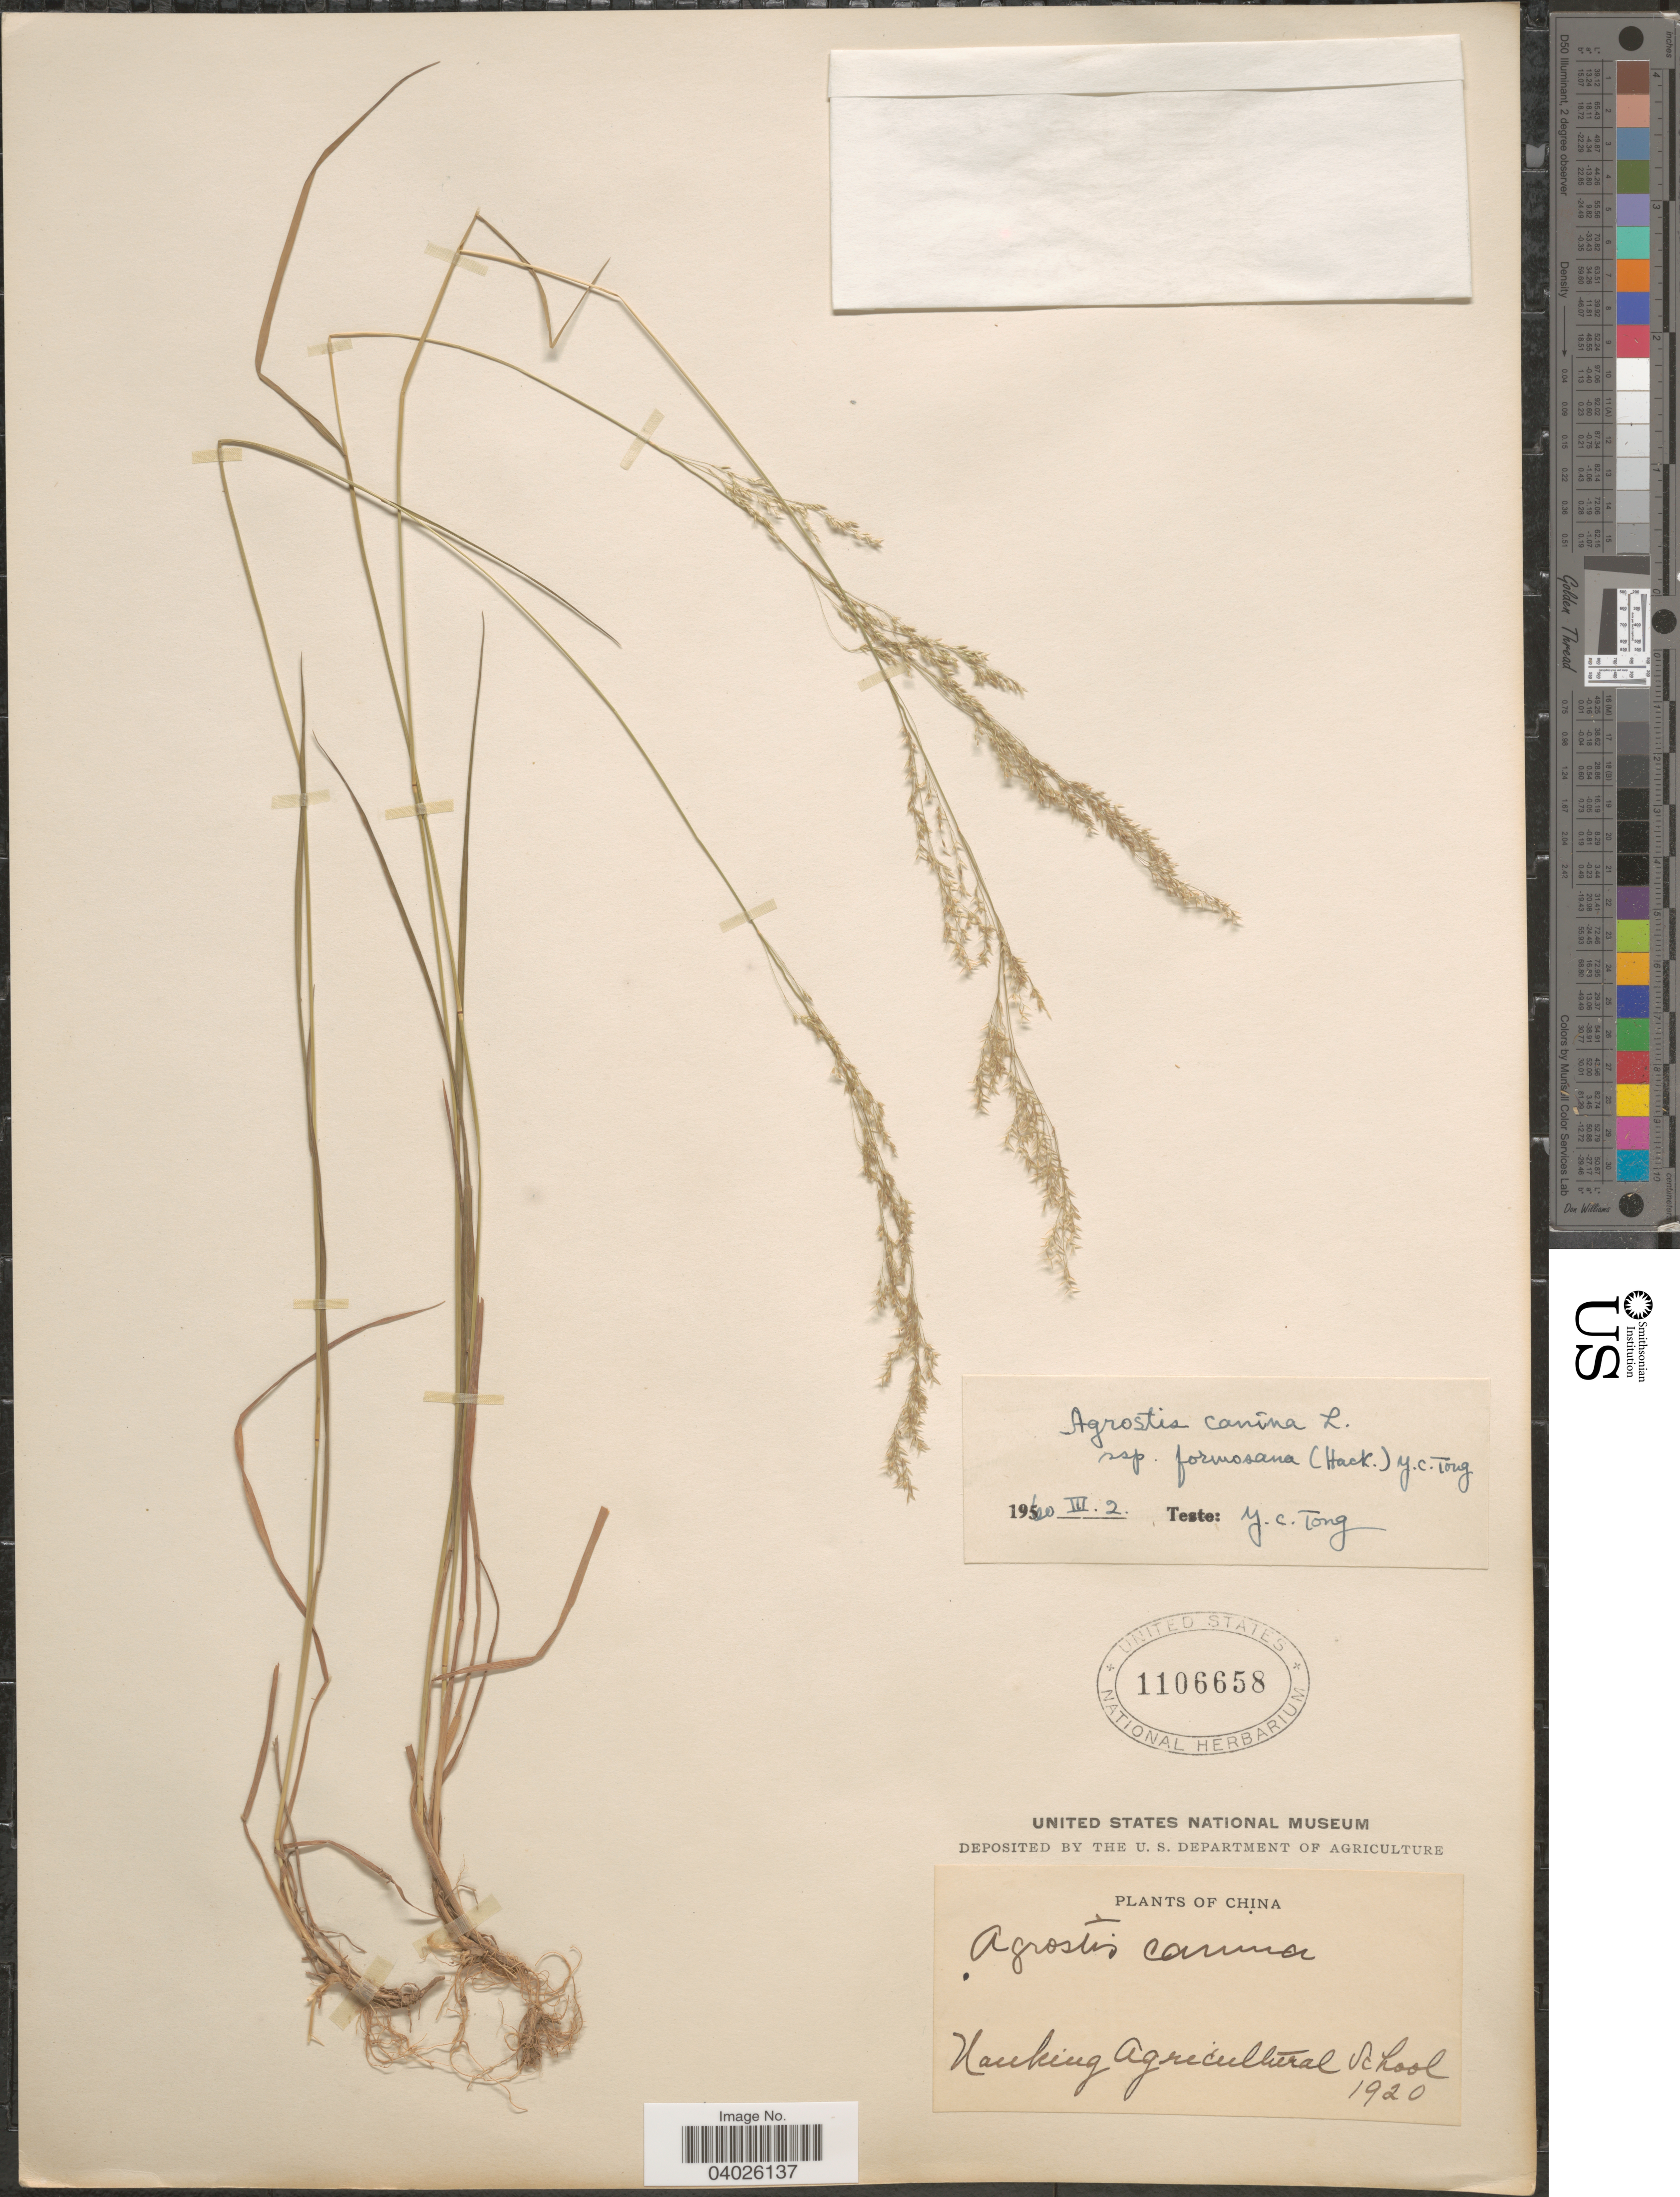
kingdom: Plantae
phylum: Tracheophyta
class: Liliopsida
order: Poales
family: Poaceae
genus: Agrostis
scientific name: Agrostis canina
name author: L.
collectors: Nanking Agricultural School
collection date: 1920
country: China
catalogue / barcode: US 1106658